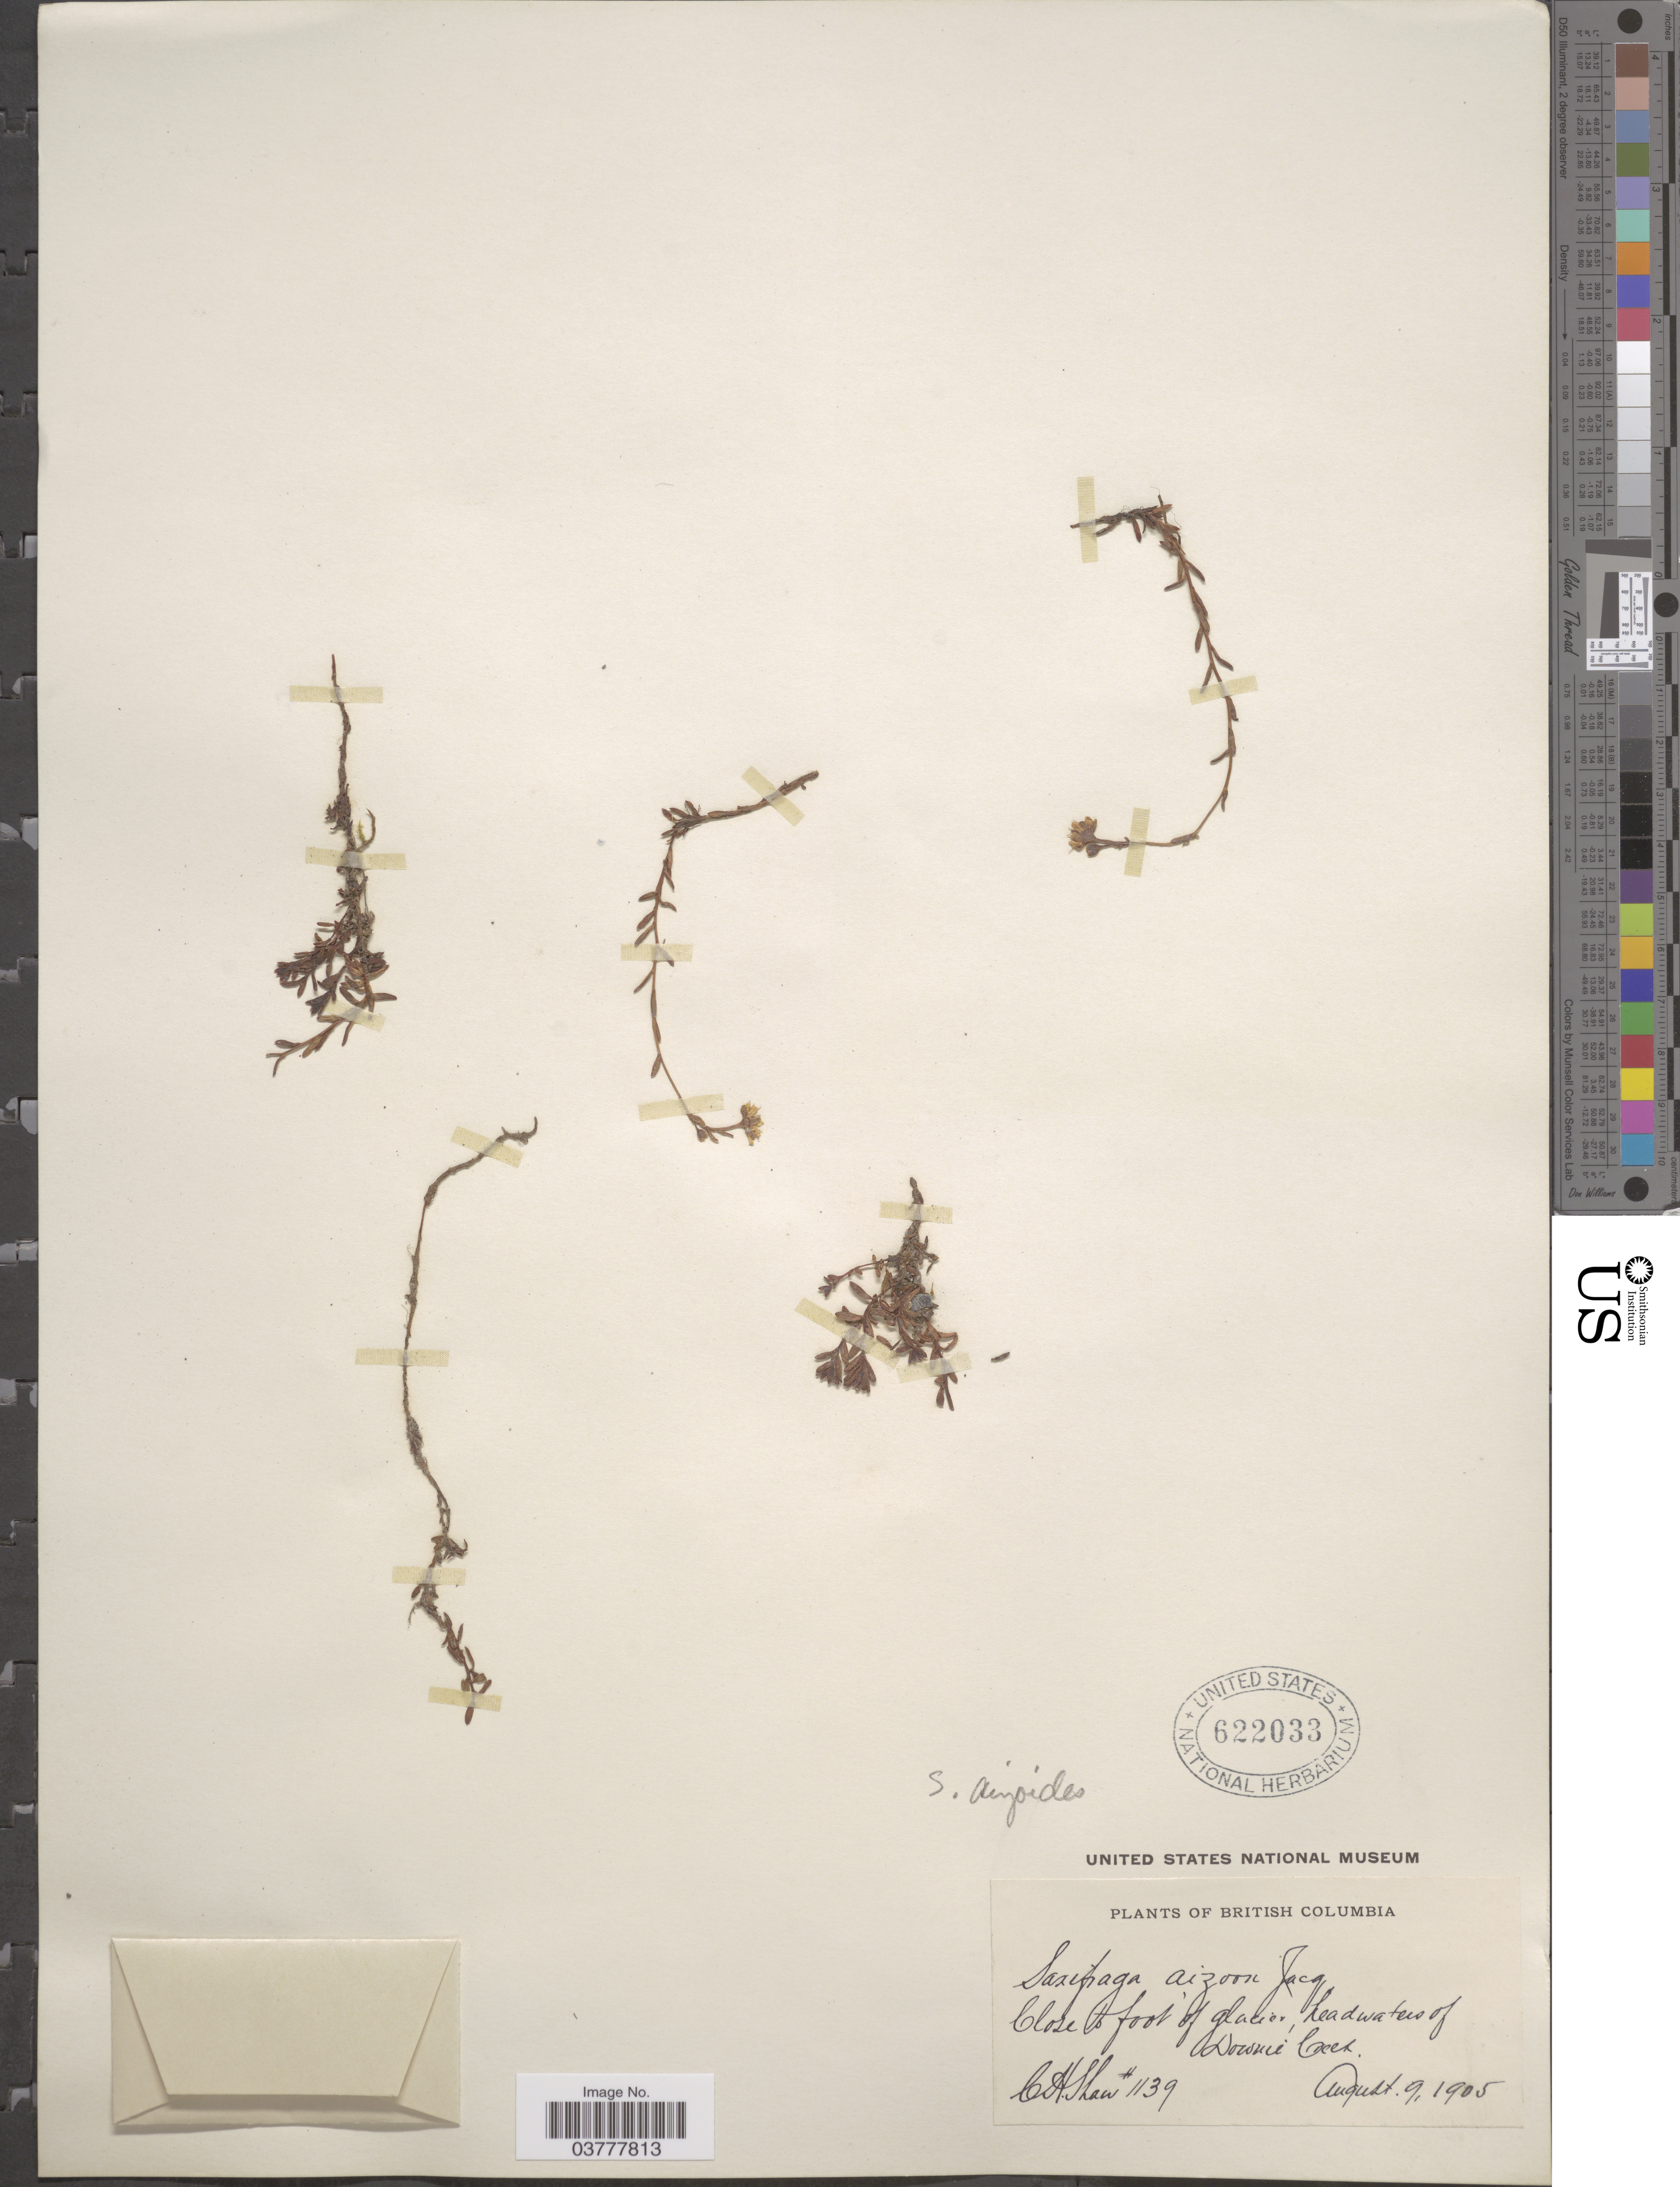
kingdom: Plantae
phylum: Tracheophyta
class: Magnoliopsida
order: Saxifragales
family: Saxifragaceae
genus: Saxifraga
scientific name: Saxifraga aizoides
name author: L.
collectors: C. H. Shaw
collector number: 1139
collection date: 1905-08-09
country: Canada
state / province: British Columbia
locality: Close to foot of glacier, headwaters of Downie Creek.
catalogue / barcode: US 622033